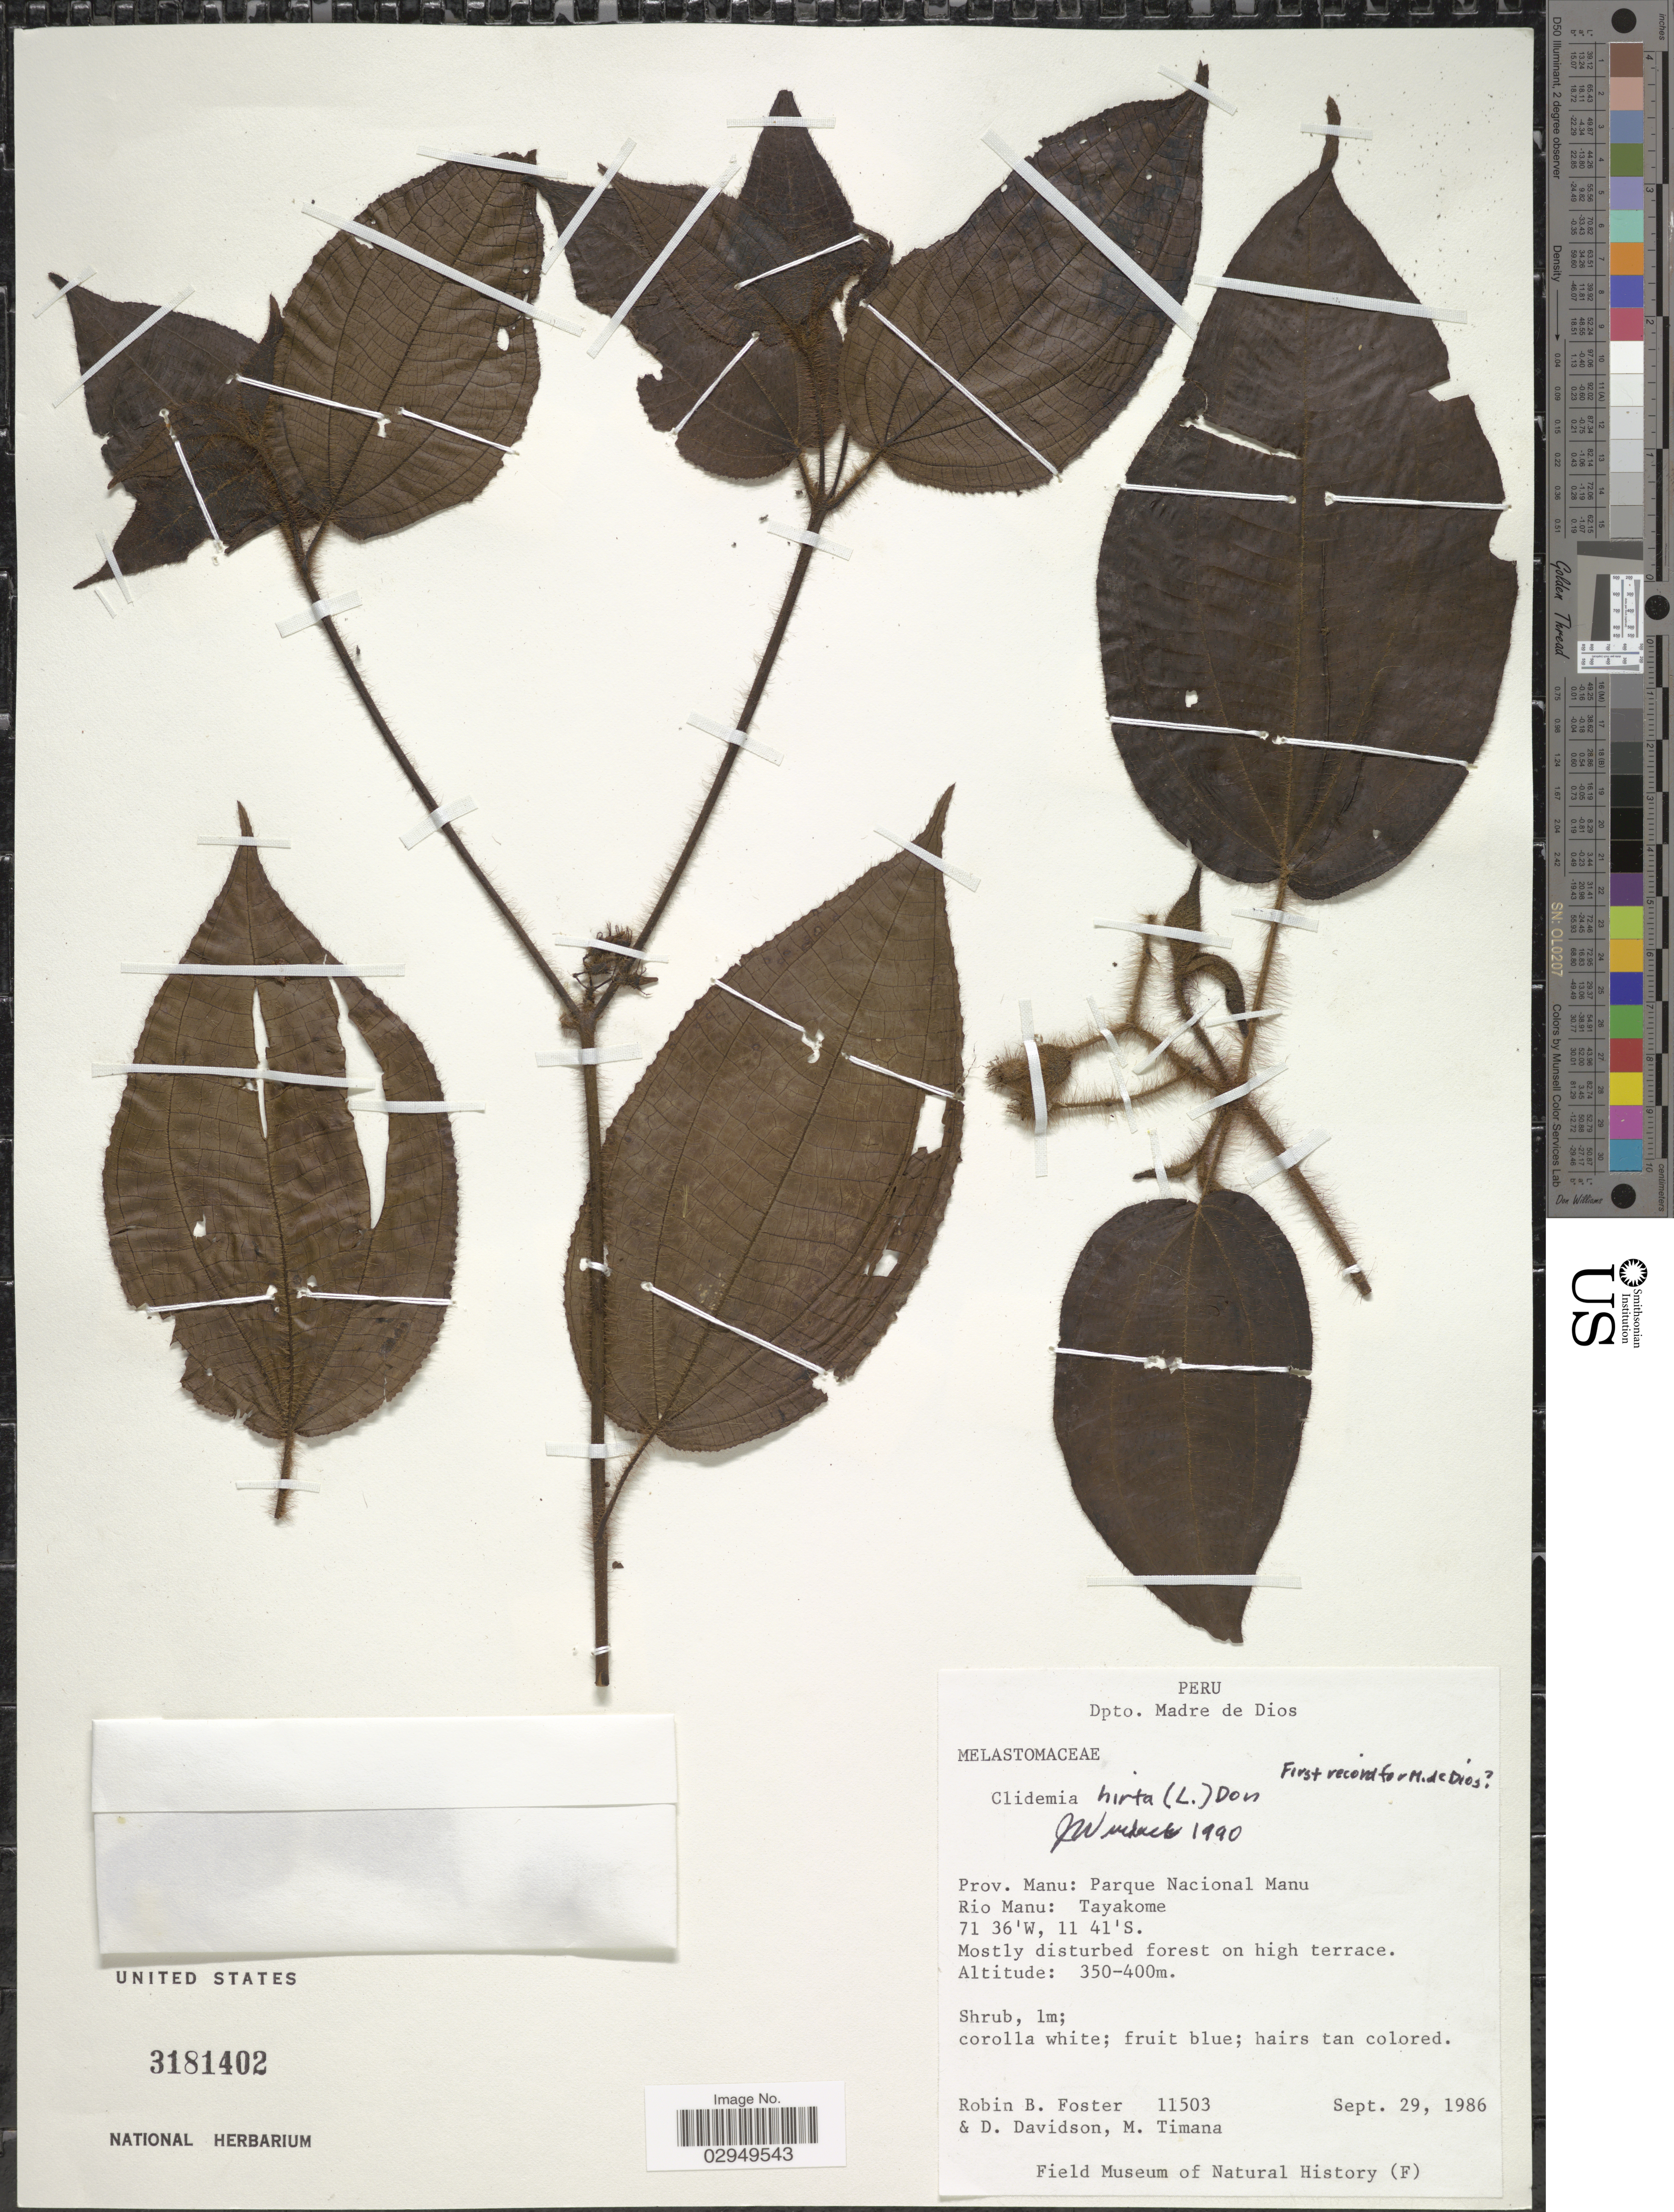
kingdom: Plantae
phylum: Tracheophyta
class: Magnoliopsida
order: Myrtales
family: Melastomataceae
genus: Clidemia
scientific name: Clidemia hirta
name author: (L.) D. Don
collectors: R. B. Foster, D. Davidson & M. E. Timaná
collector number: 11503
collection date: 1986-09-29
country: Peru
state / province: Madre de Dios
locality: Dpto. Madre de Dios. Prov. Manu: Parque Nacional Manu. Rio Manu: Tayakome.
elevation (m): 350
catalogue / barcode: US 3181402